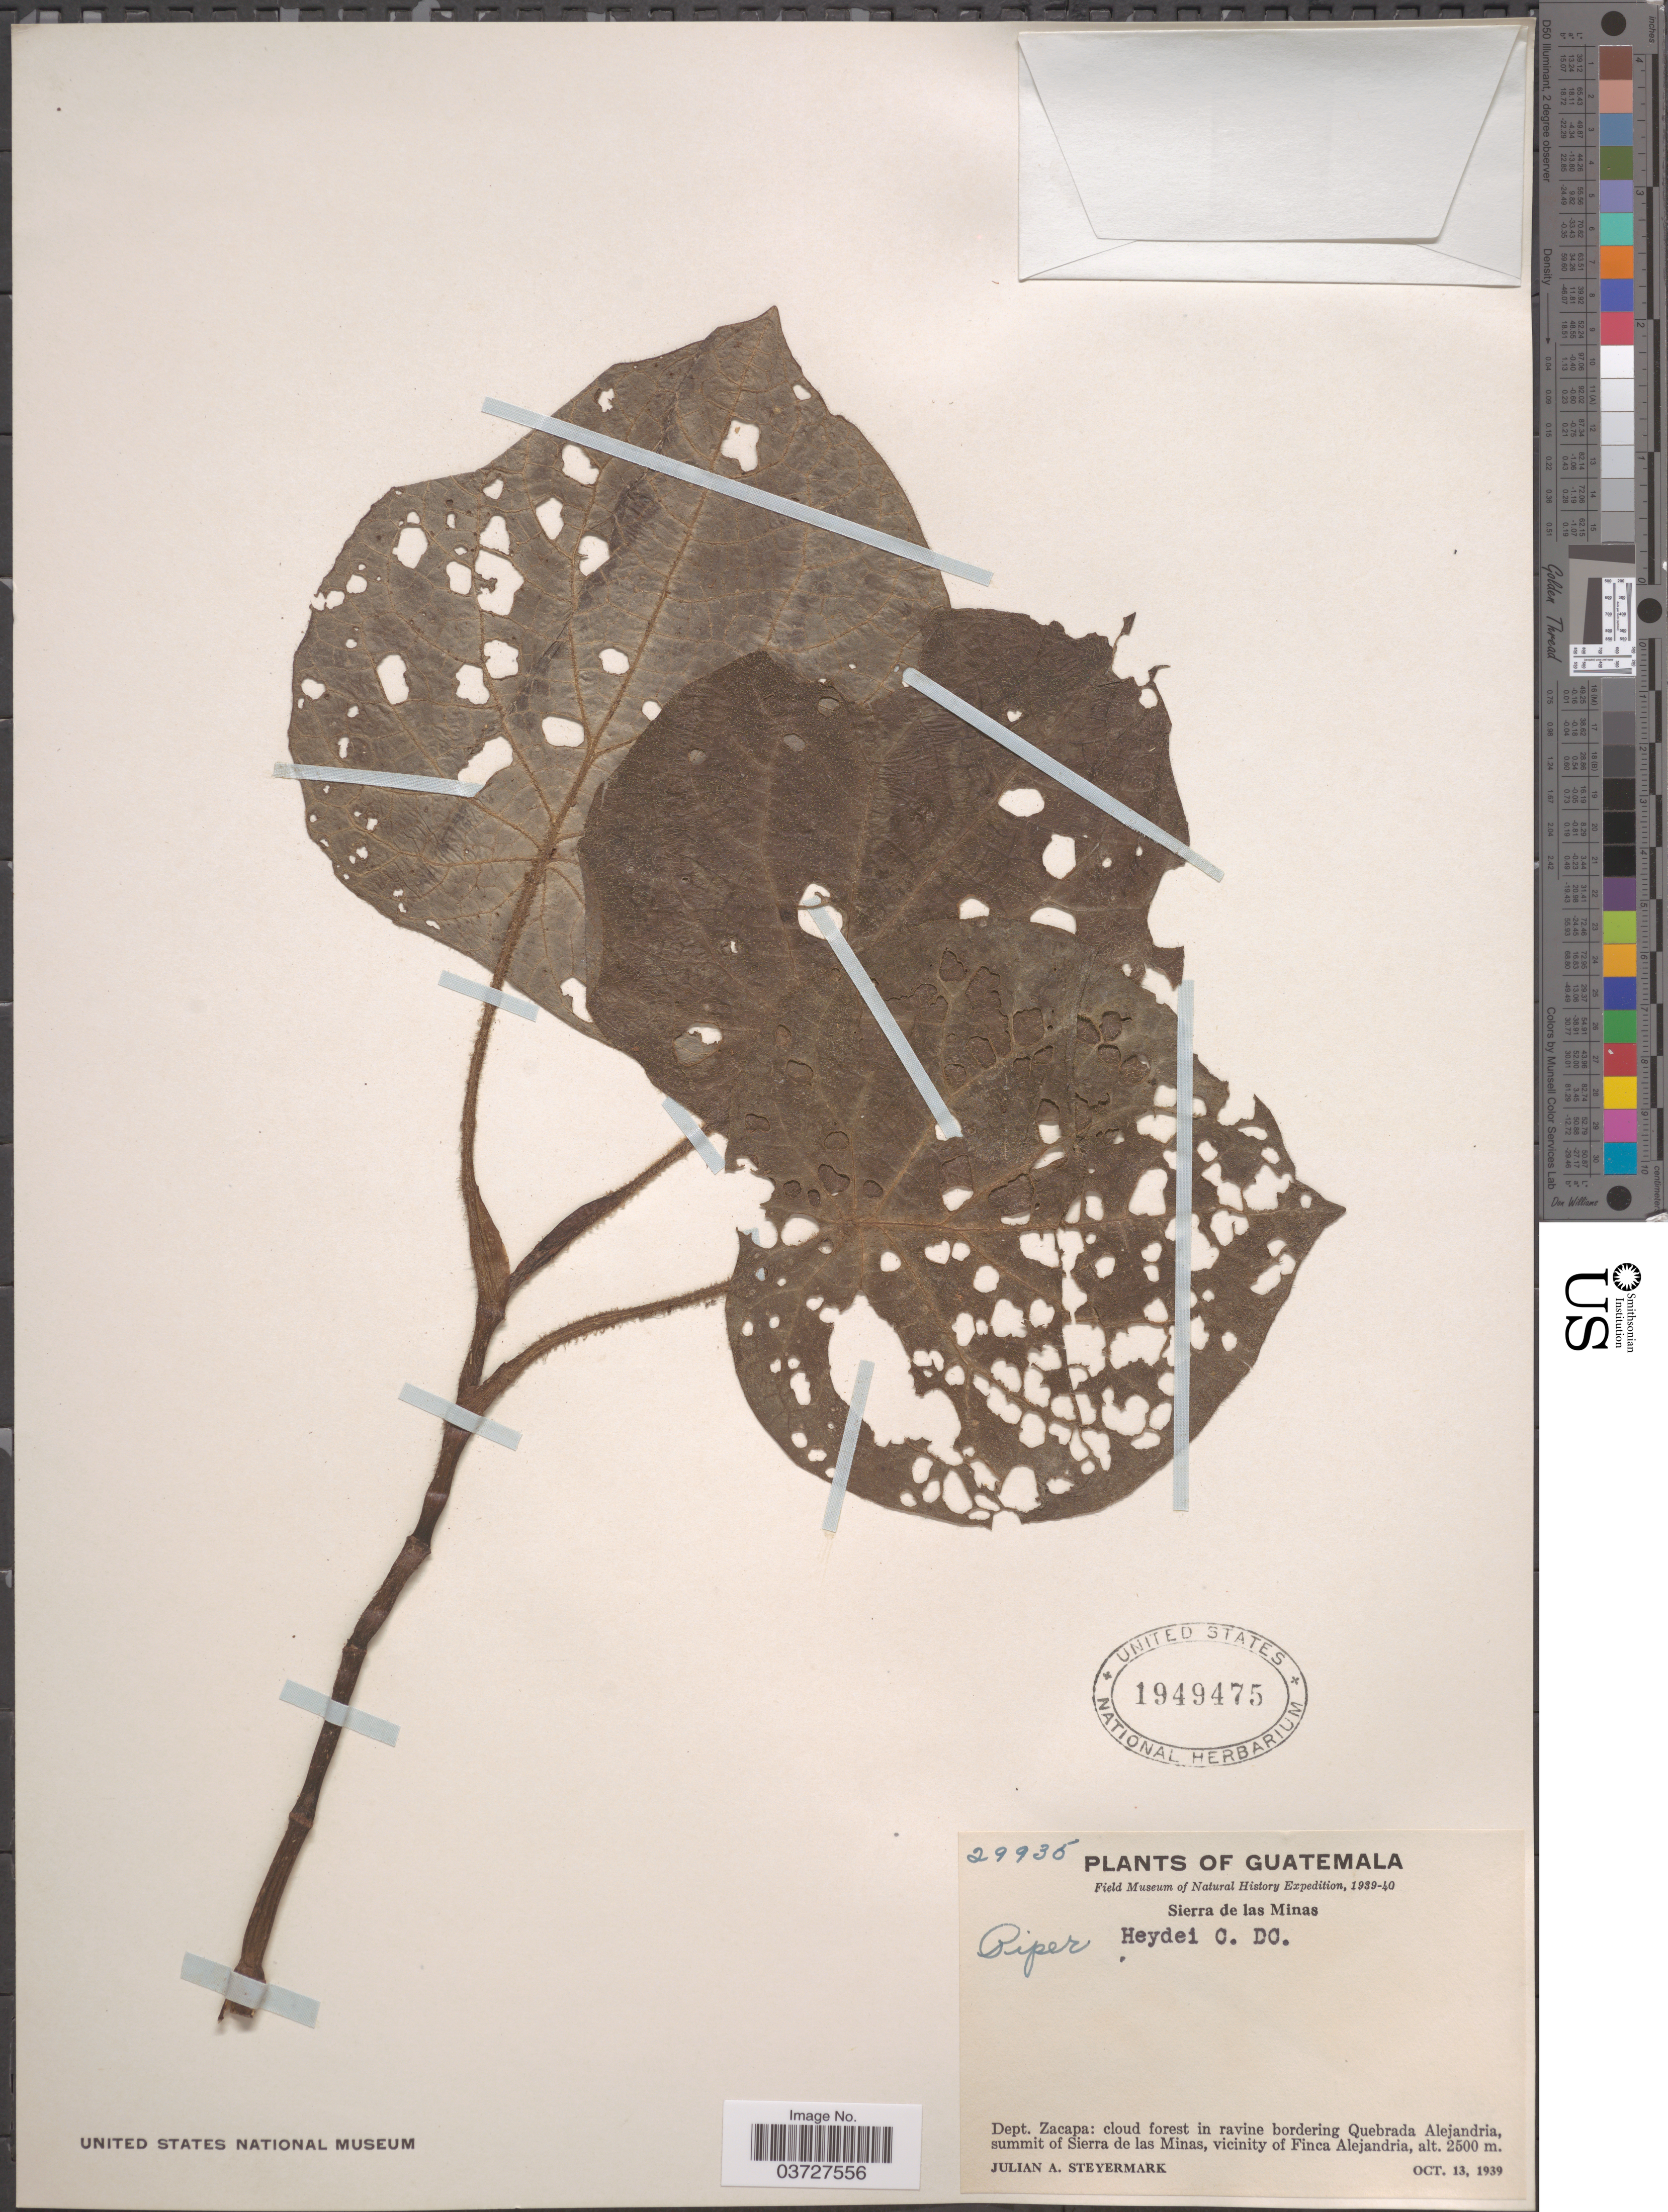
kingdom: Plantae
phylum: Tracheophyta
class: Magnoliopsida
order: Piperales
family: Piperaceae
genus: Piper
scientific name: Piper heydei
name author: C. DC.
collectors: J. Steyermark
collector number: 29935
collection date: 1939-10-13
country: Guatemala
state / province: Zacapa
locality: Sierra de las Minas. Dept. Zacapa: in ravine bordering Quebrada Alejandria, summit of Sierra de las Minas, vicinity of Finca Alejandria.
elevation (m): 2500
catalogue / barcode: US 1949475